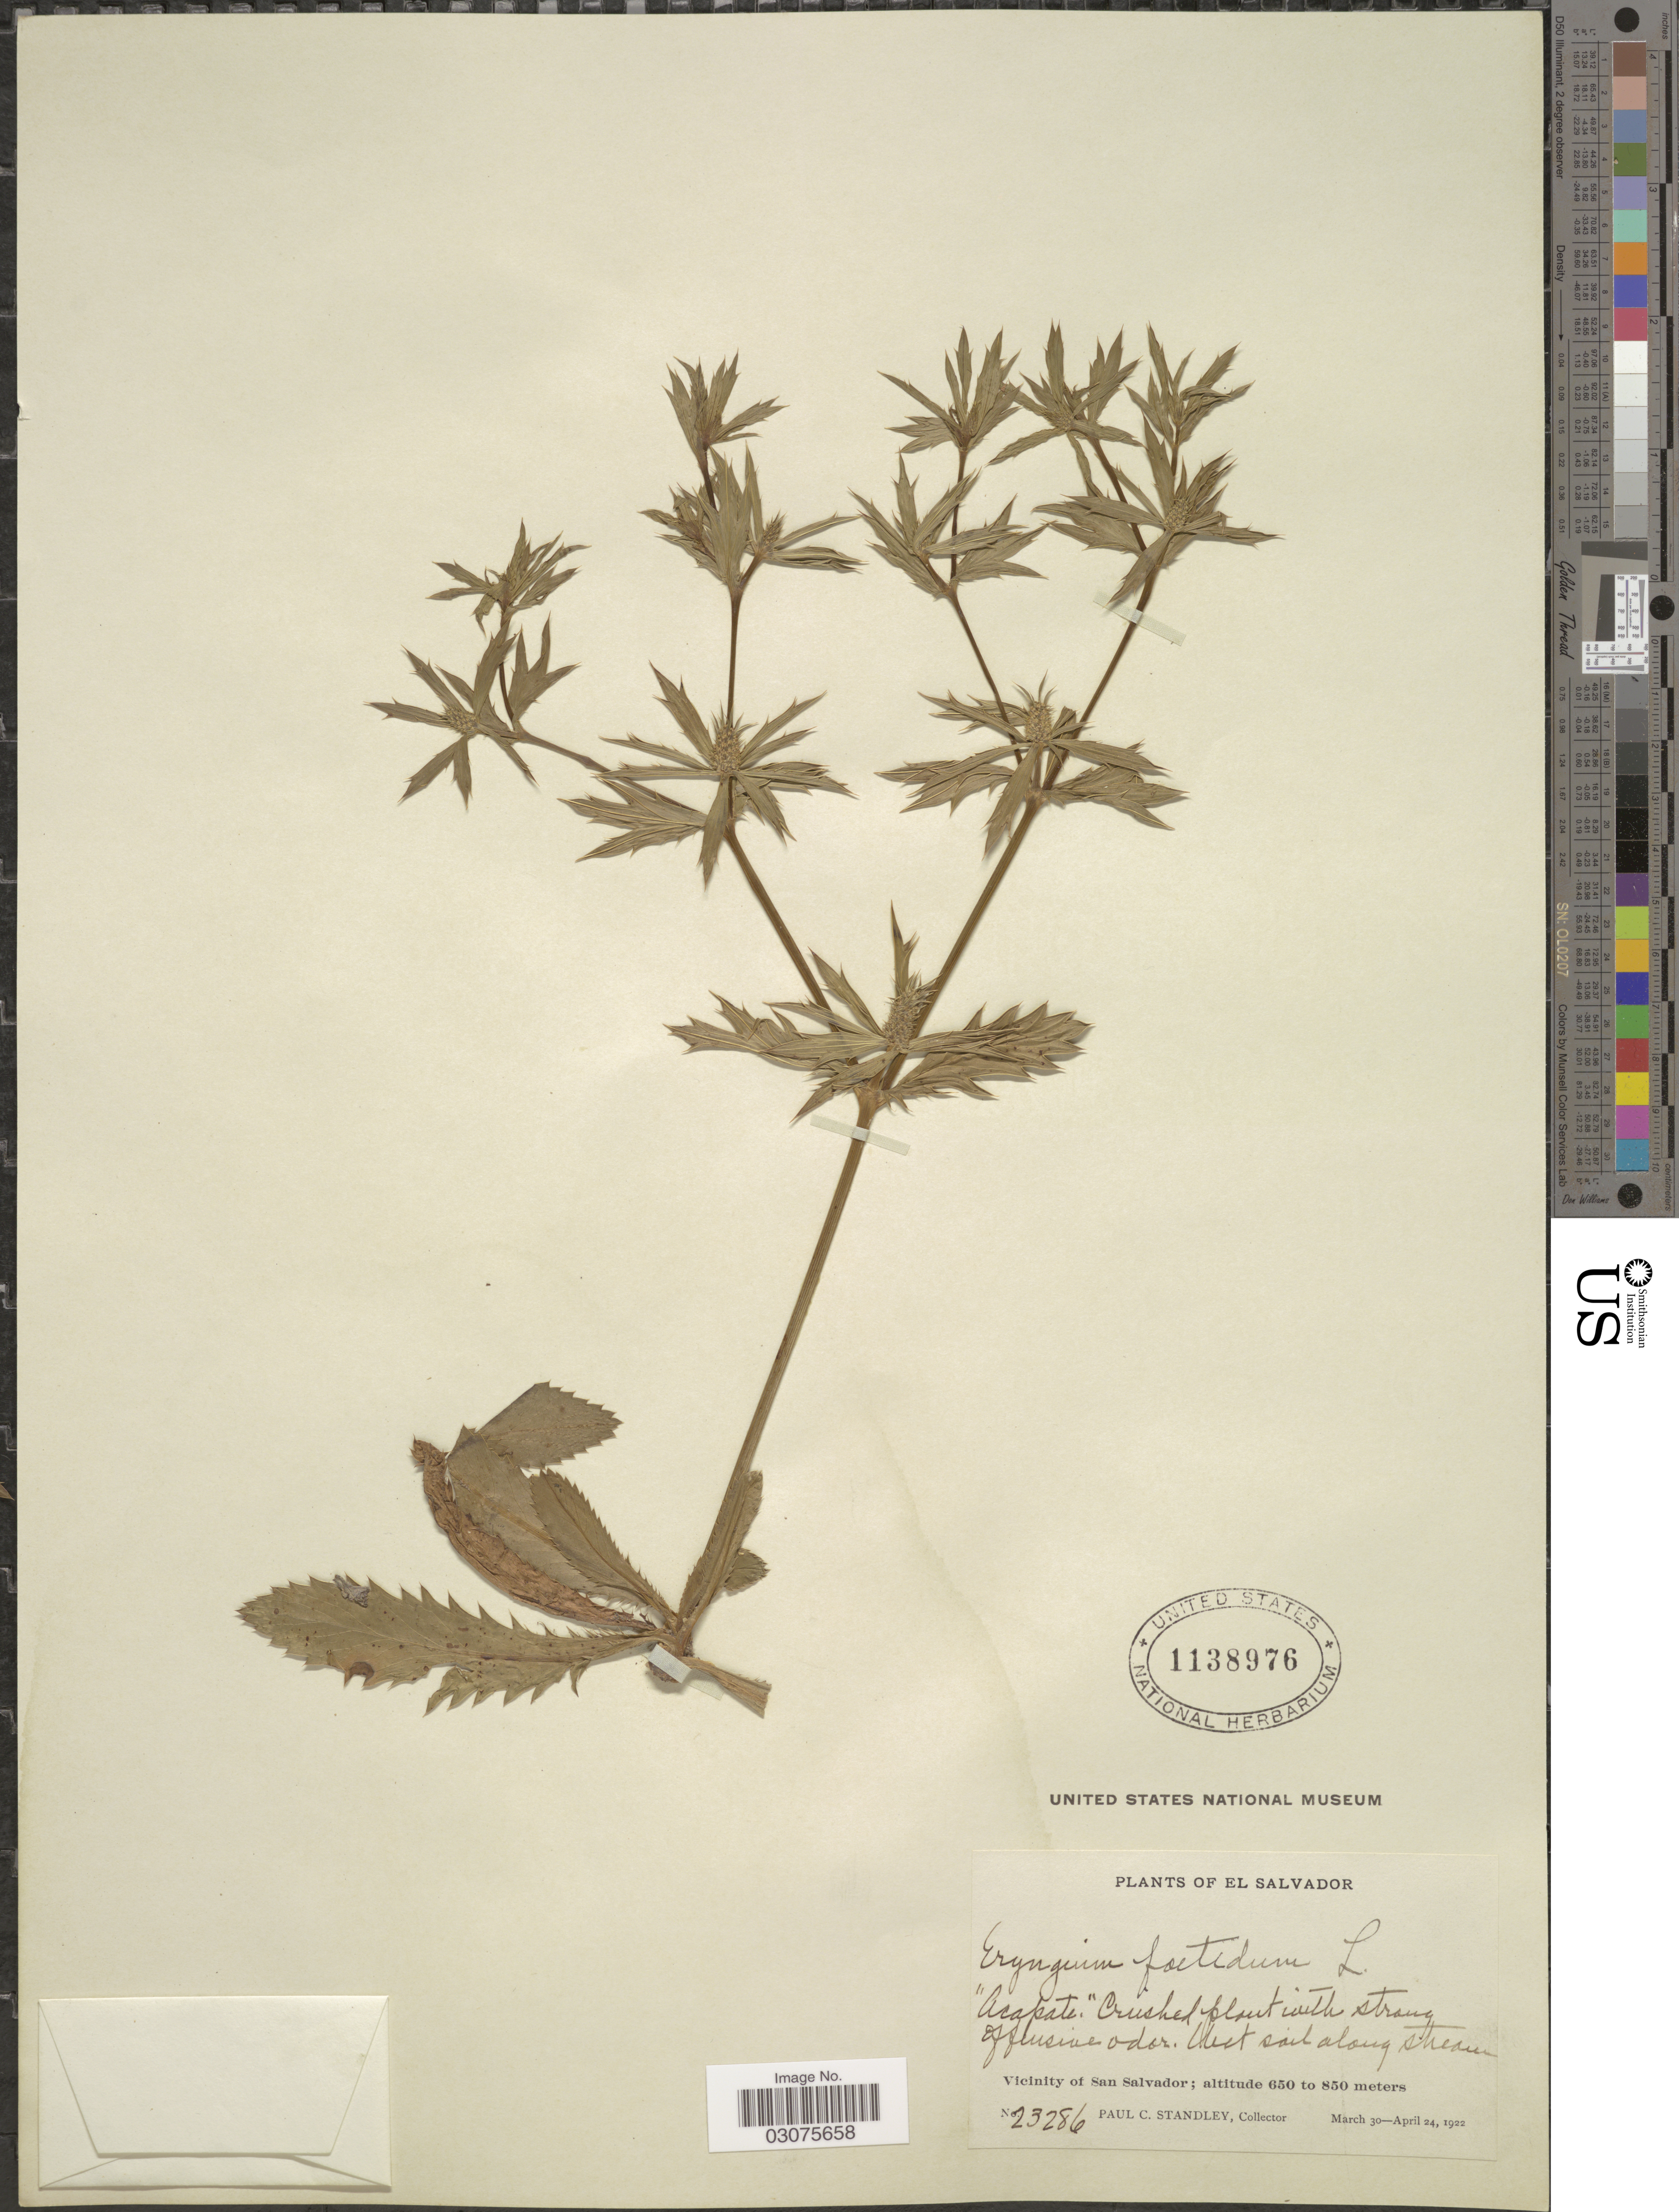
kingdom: Plantae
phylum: Tracheophyta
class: Magnoliopsida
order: Apiales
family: Apiaceae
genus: Eryngium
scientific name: Eryngium foetidum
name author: L.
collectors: P. C. Standley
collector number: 23286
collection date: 1922-03-30/1922-04-24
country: El Salvador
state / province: San Salvador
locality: Vicinity of San Salvador.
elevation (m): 650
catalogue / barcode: US 1138976